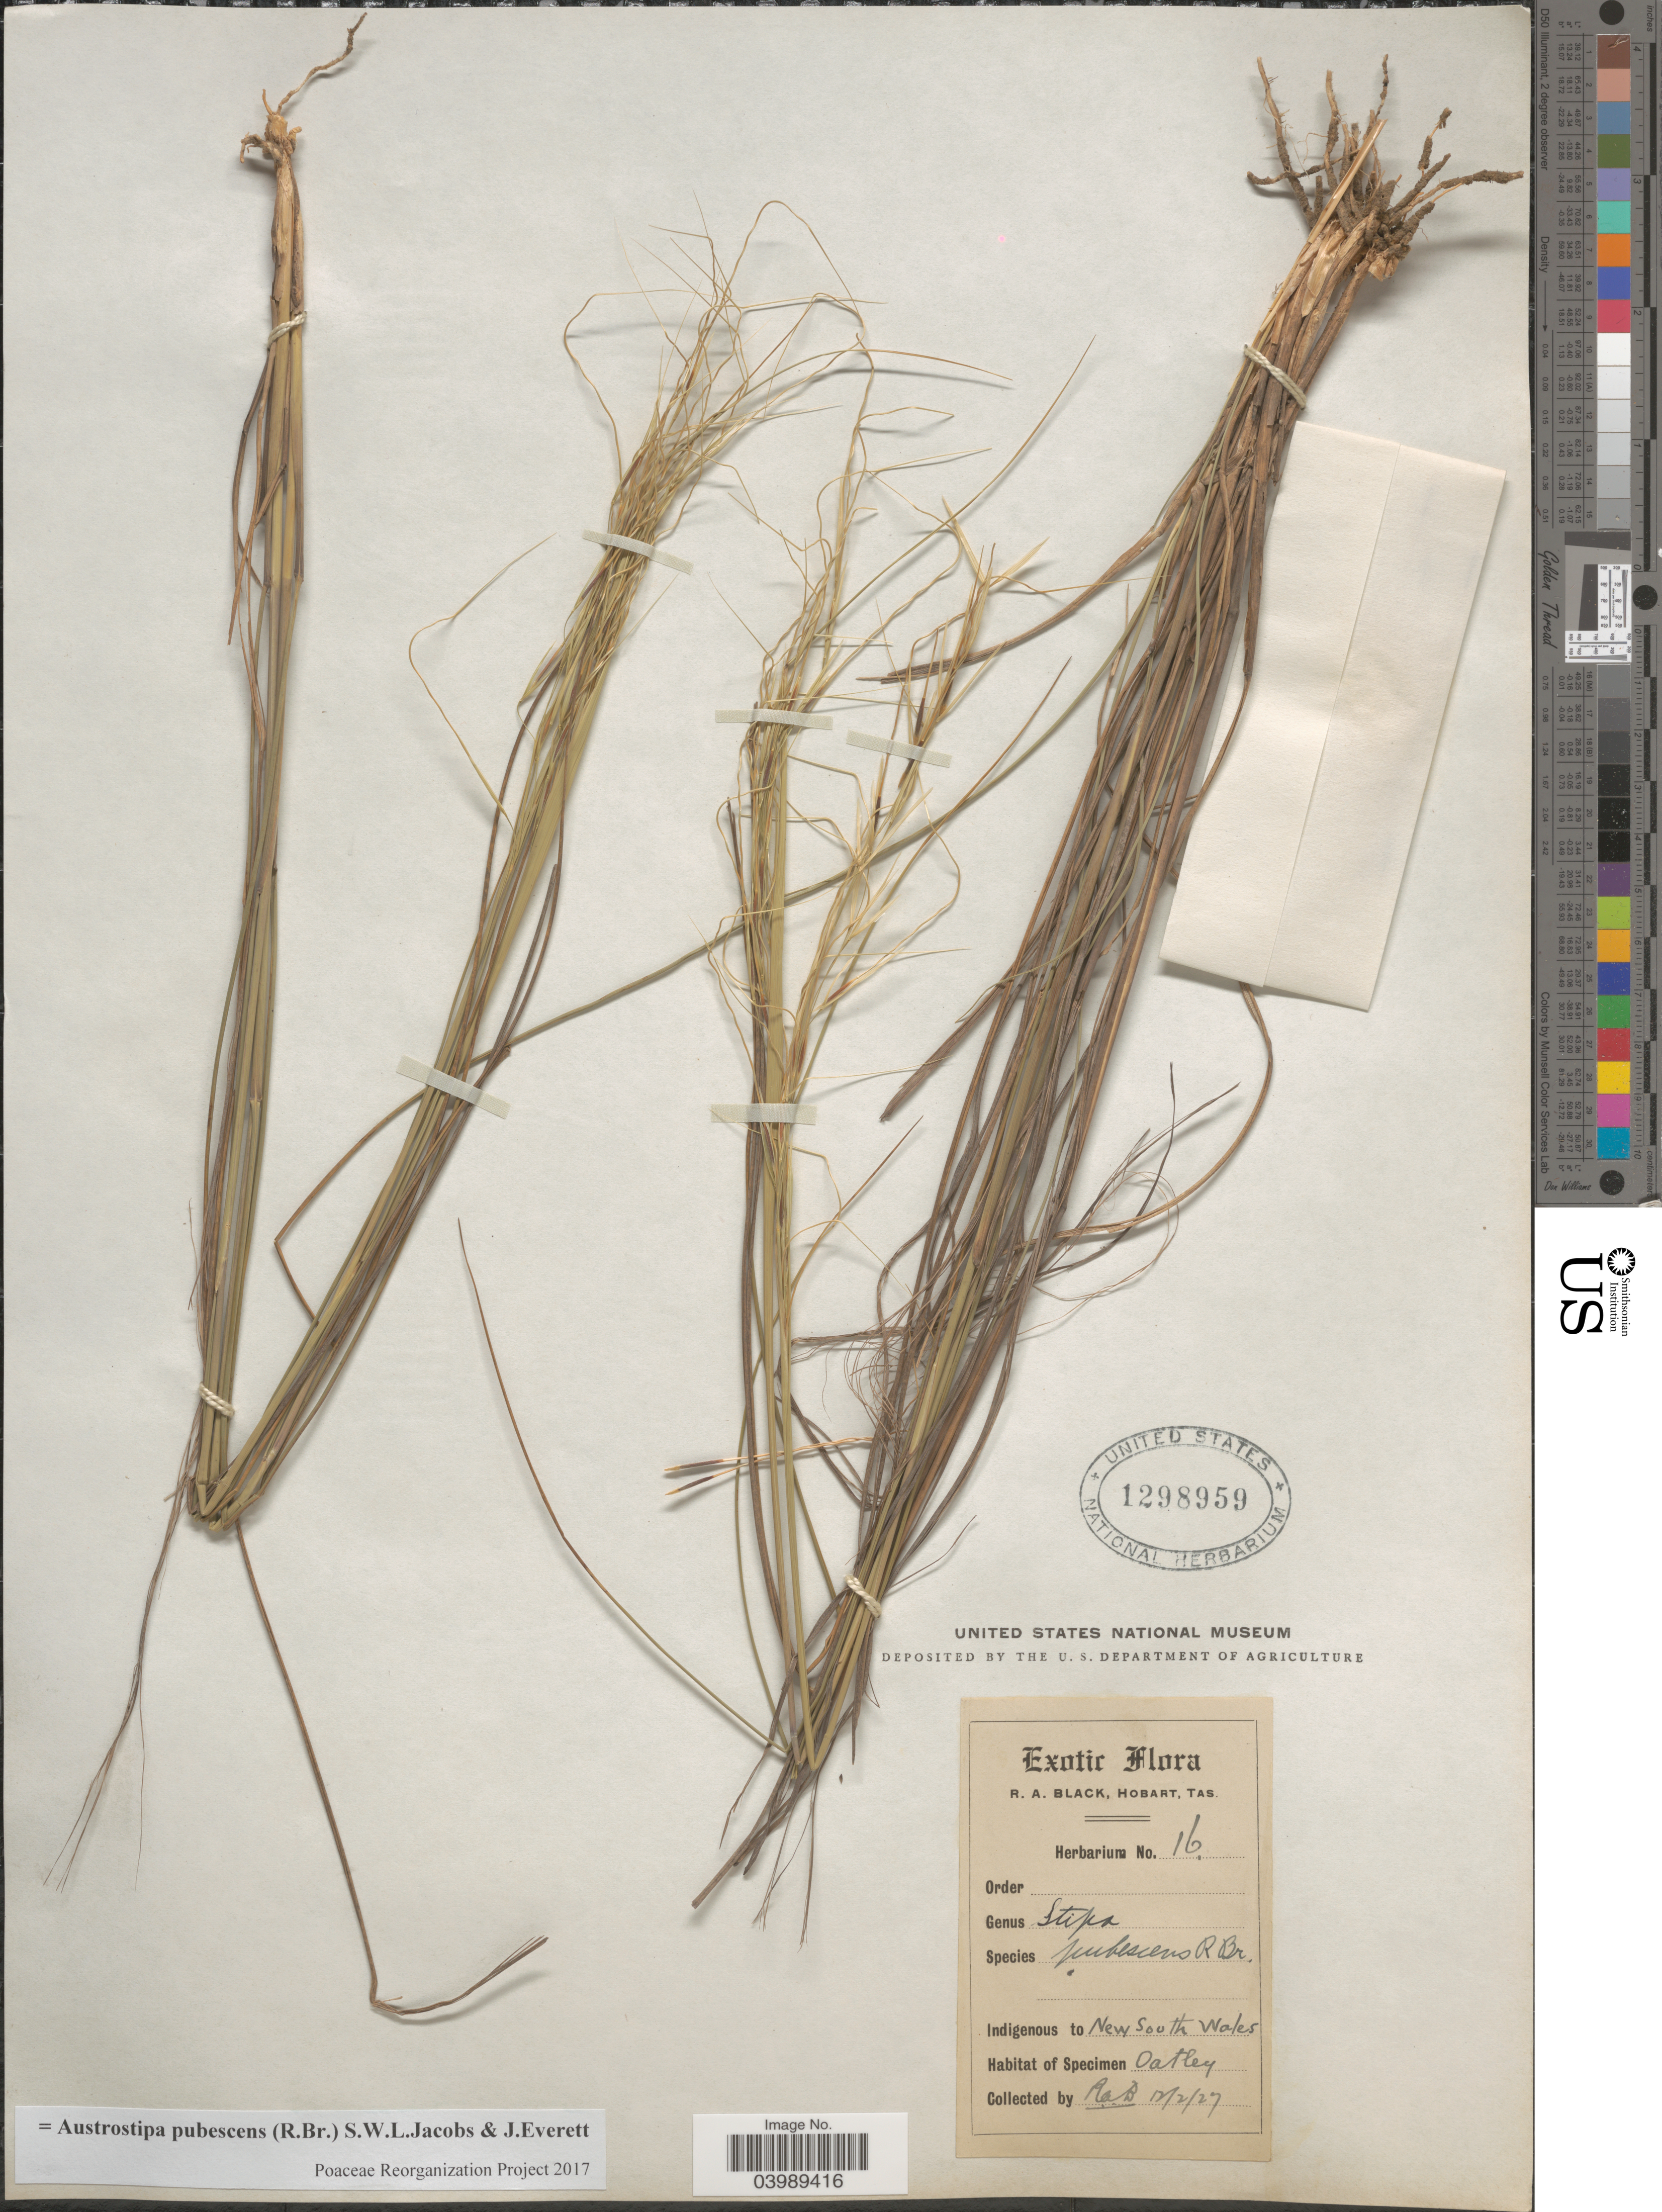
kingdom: Plantae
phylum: Tracheophyta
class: Liliopsida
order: Poales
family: Poaceae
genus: Austrostipa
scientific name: Austrostipa pubescens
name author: (R. Br.) S.W.L. Jacobs & J. Everett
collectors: R. A. Black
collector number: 16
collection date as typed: Transcribed d/m/y: 12/2/27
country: Australia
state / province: New South Wales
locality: Oatley.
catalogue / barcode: US 1298959